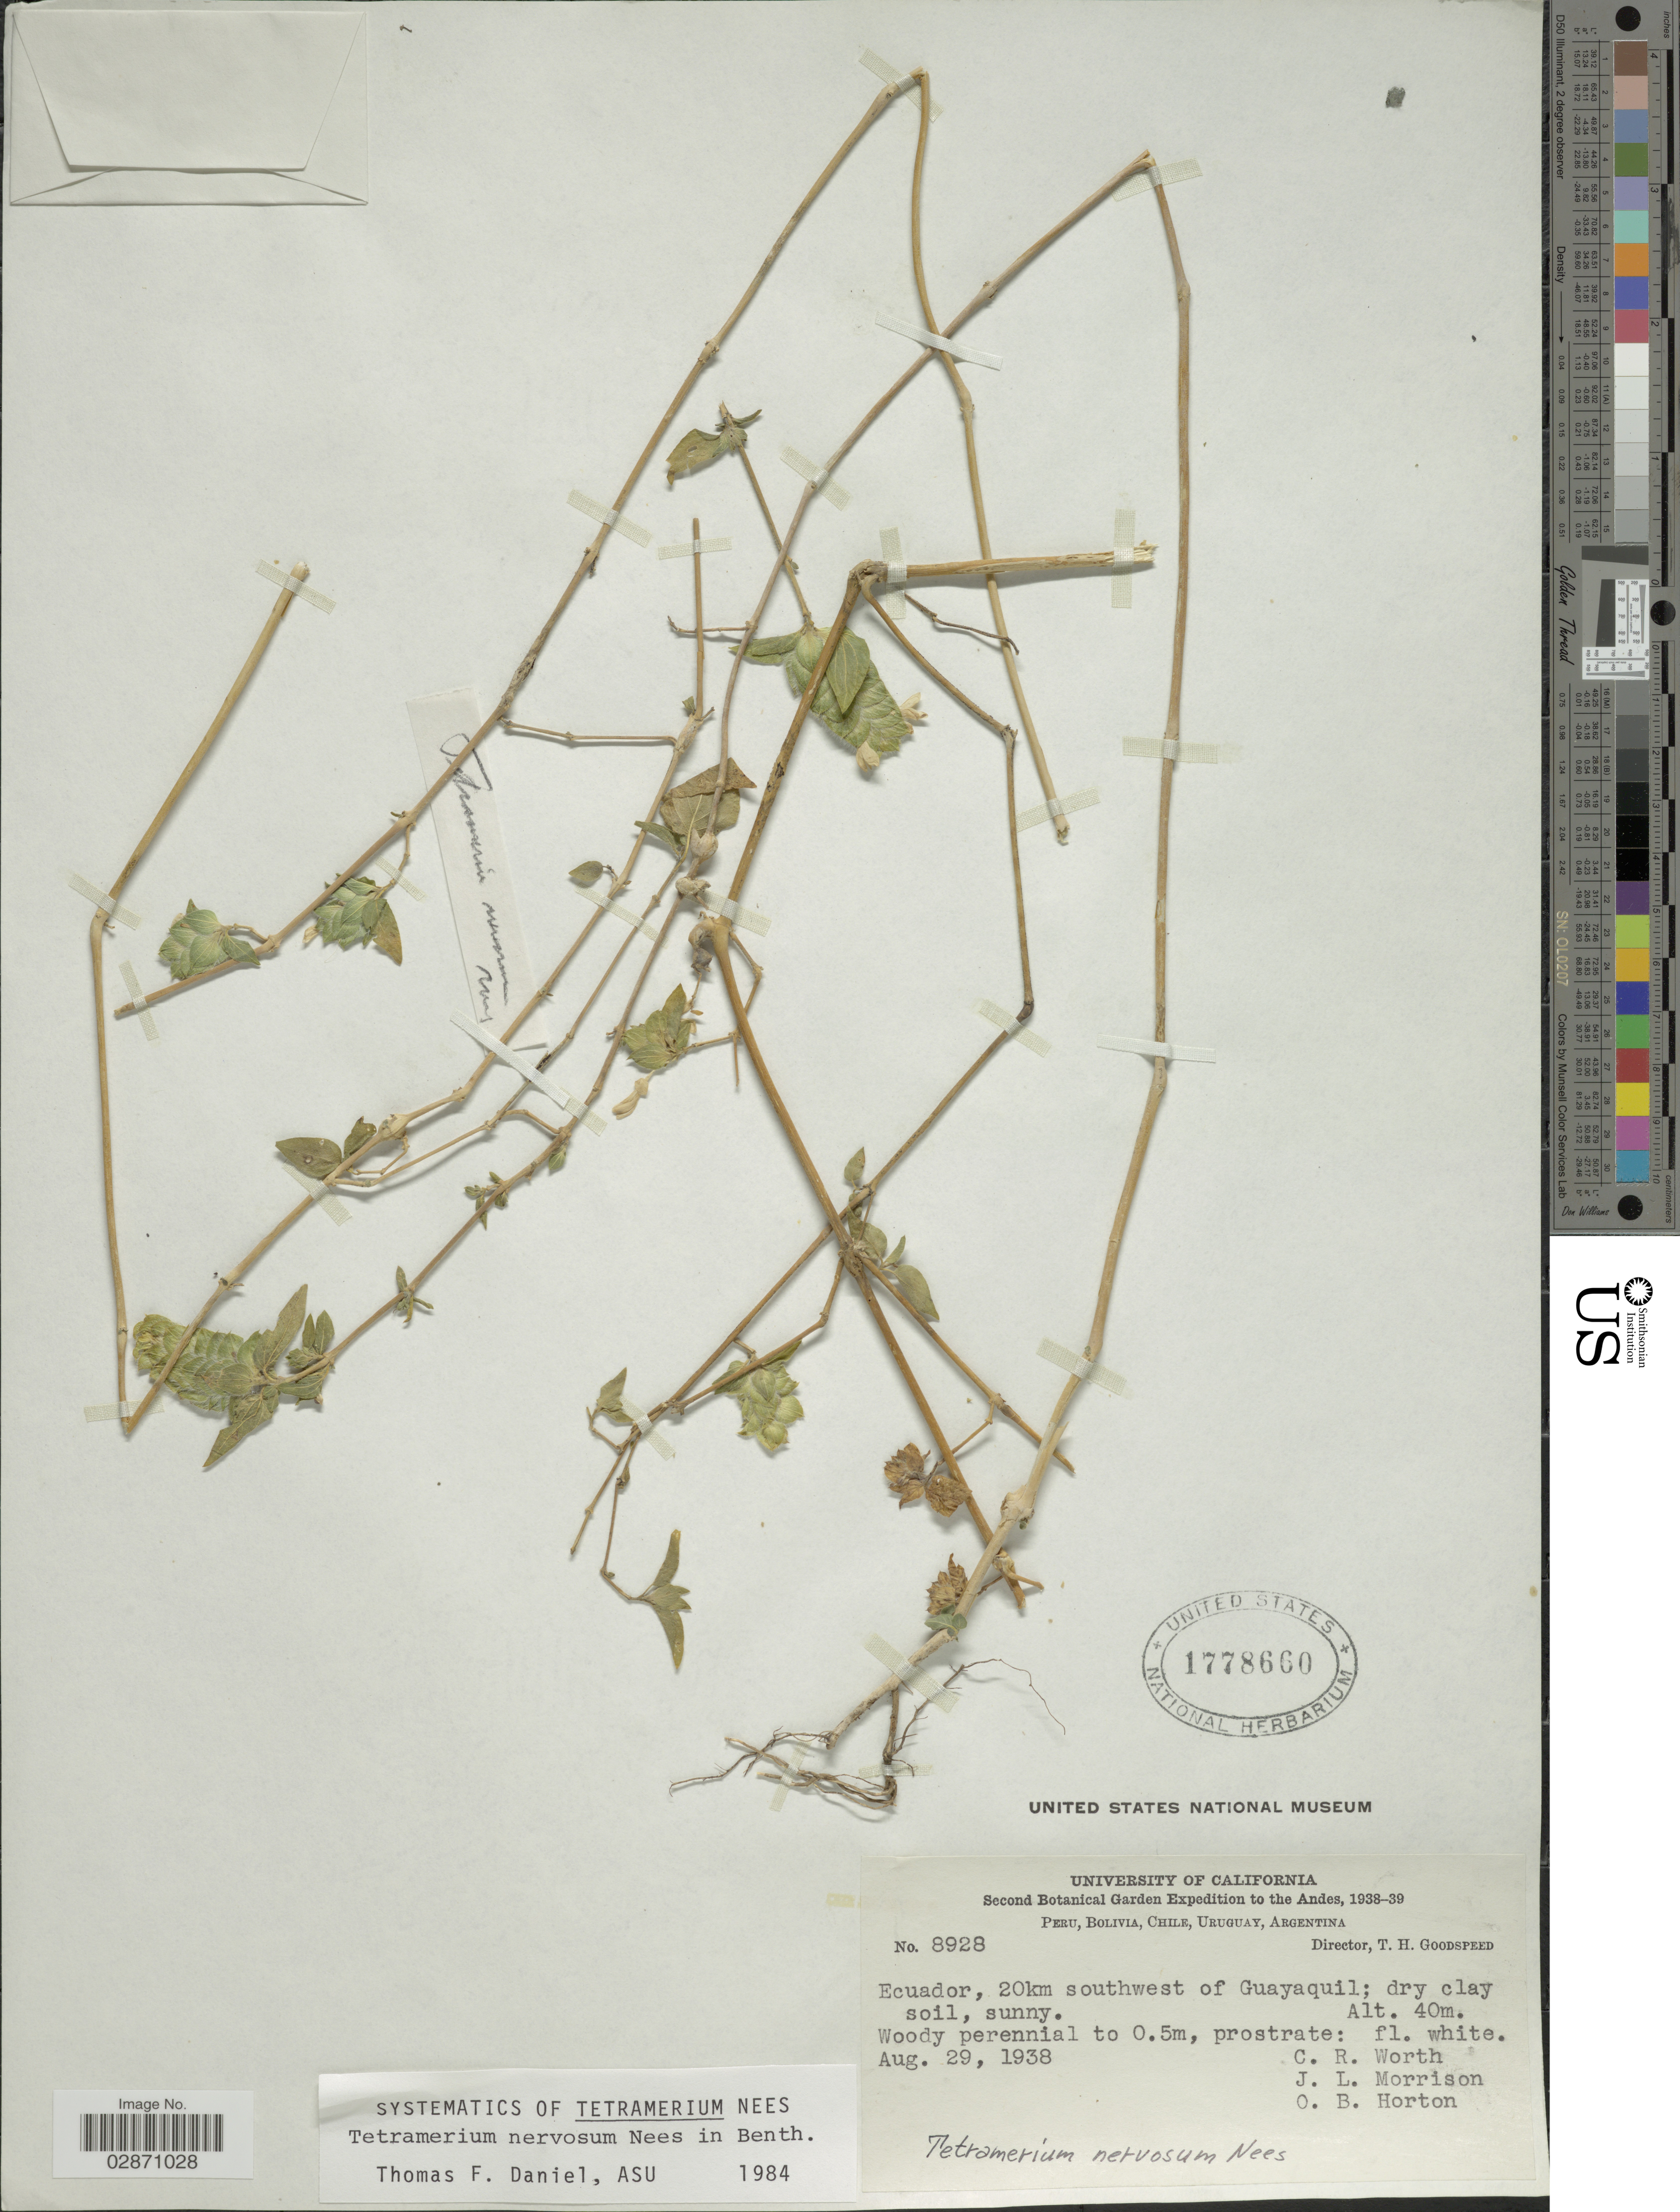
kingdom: Plantae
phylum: Tracheophyta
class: Magnoliopsida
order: Lamiales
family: Acanthaceae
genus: Tetramerium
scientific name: Tetramerium nervosum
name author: Nees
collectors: C. R. Worth, J. Morrison & O. B. Horton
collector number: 8928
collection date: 1938-08-29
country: Ecuador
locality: The Andes, 20km southwest of Guayaquil.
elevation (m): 40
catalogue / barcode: US 1778660